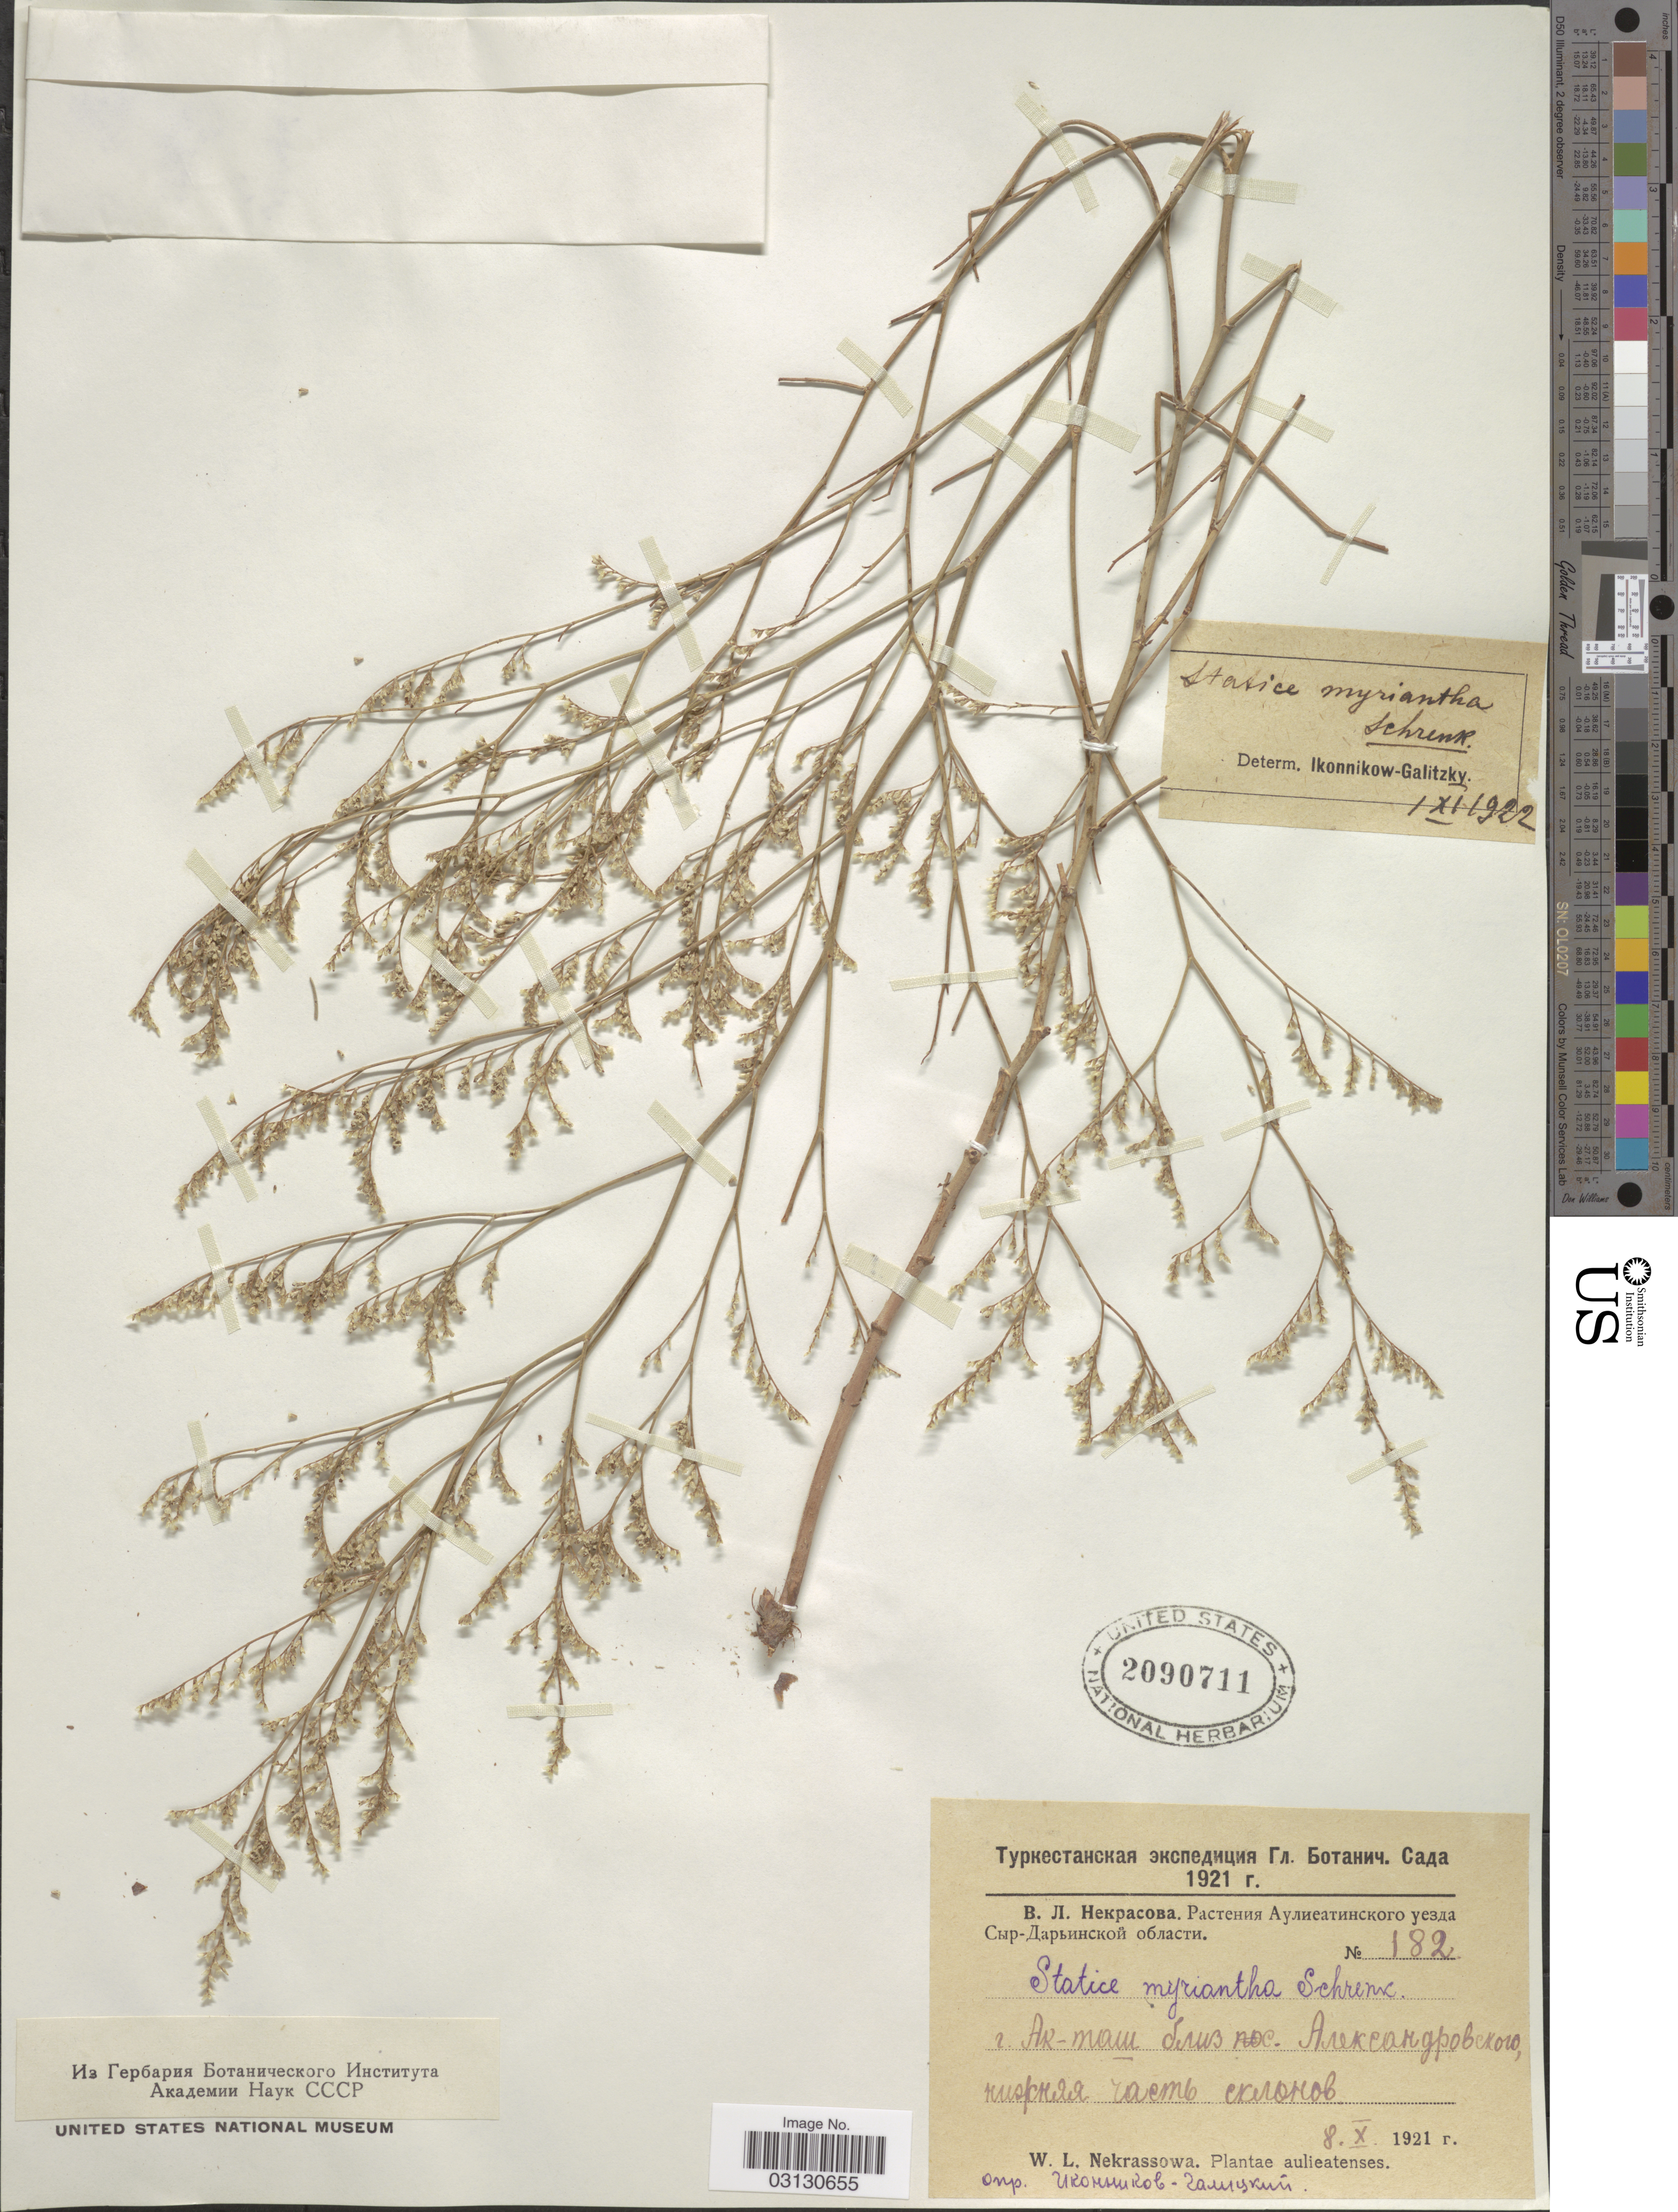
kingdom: Plantae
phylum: Tracheophyta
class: Magnoliopsida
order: Caryophyllales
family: Plumbaginaceae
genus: Limonium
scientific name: Limonium myrianthum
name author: (Schrenk ex Fisch. & C.A. Mey.) Kuntze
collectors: V. Nekrasova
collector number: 182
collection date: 1921-10-08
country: Uzbekistan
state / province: Sirdaryo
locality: Ak-Tash Mtn near village Aleksandrovskiy.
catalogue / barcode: US 2090711